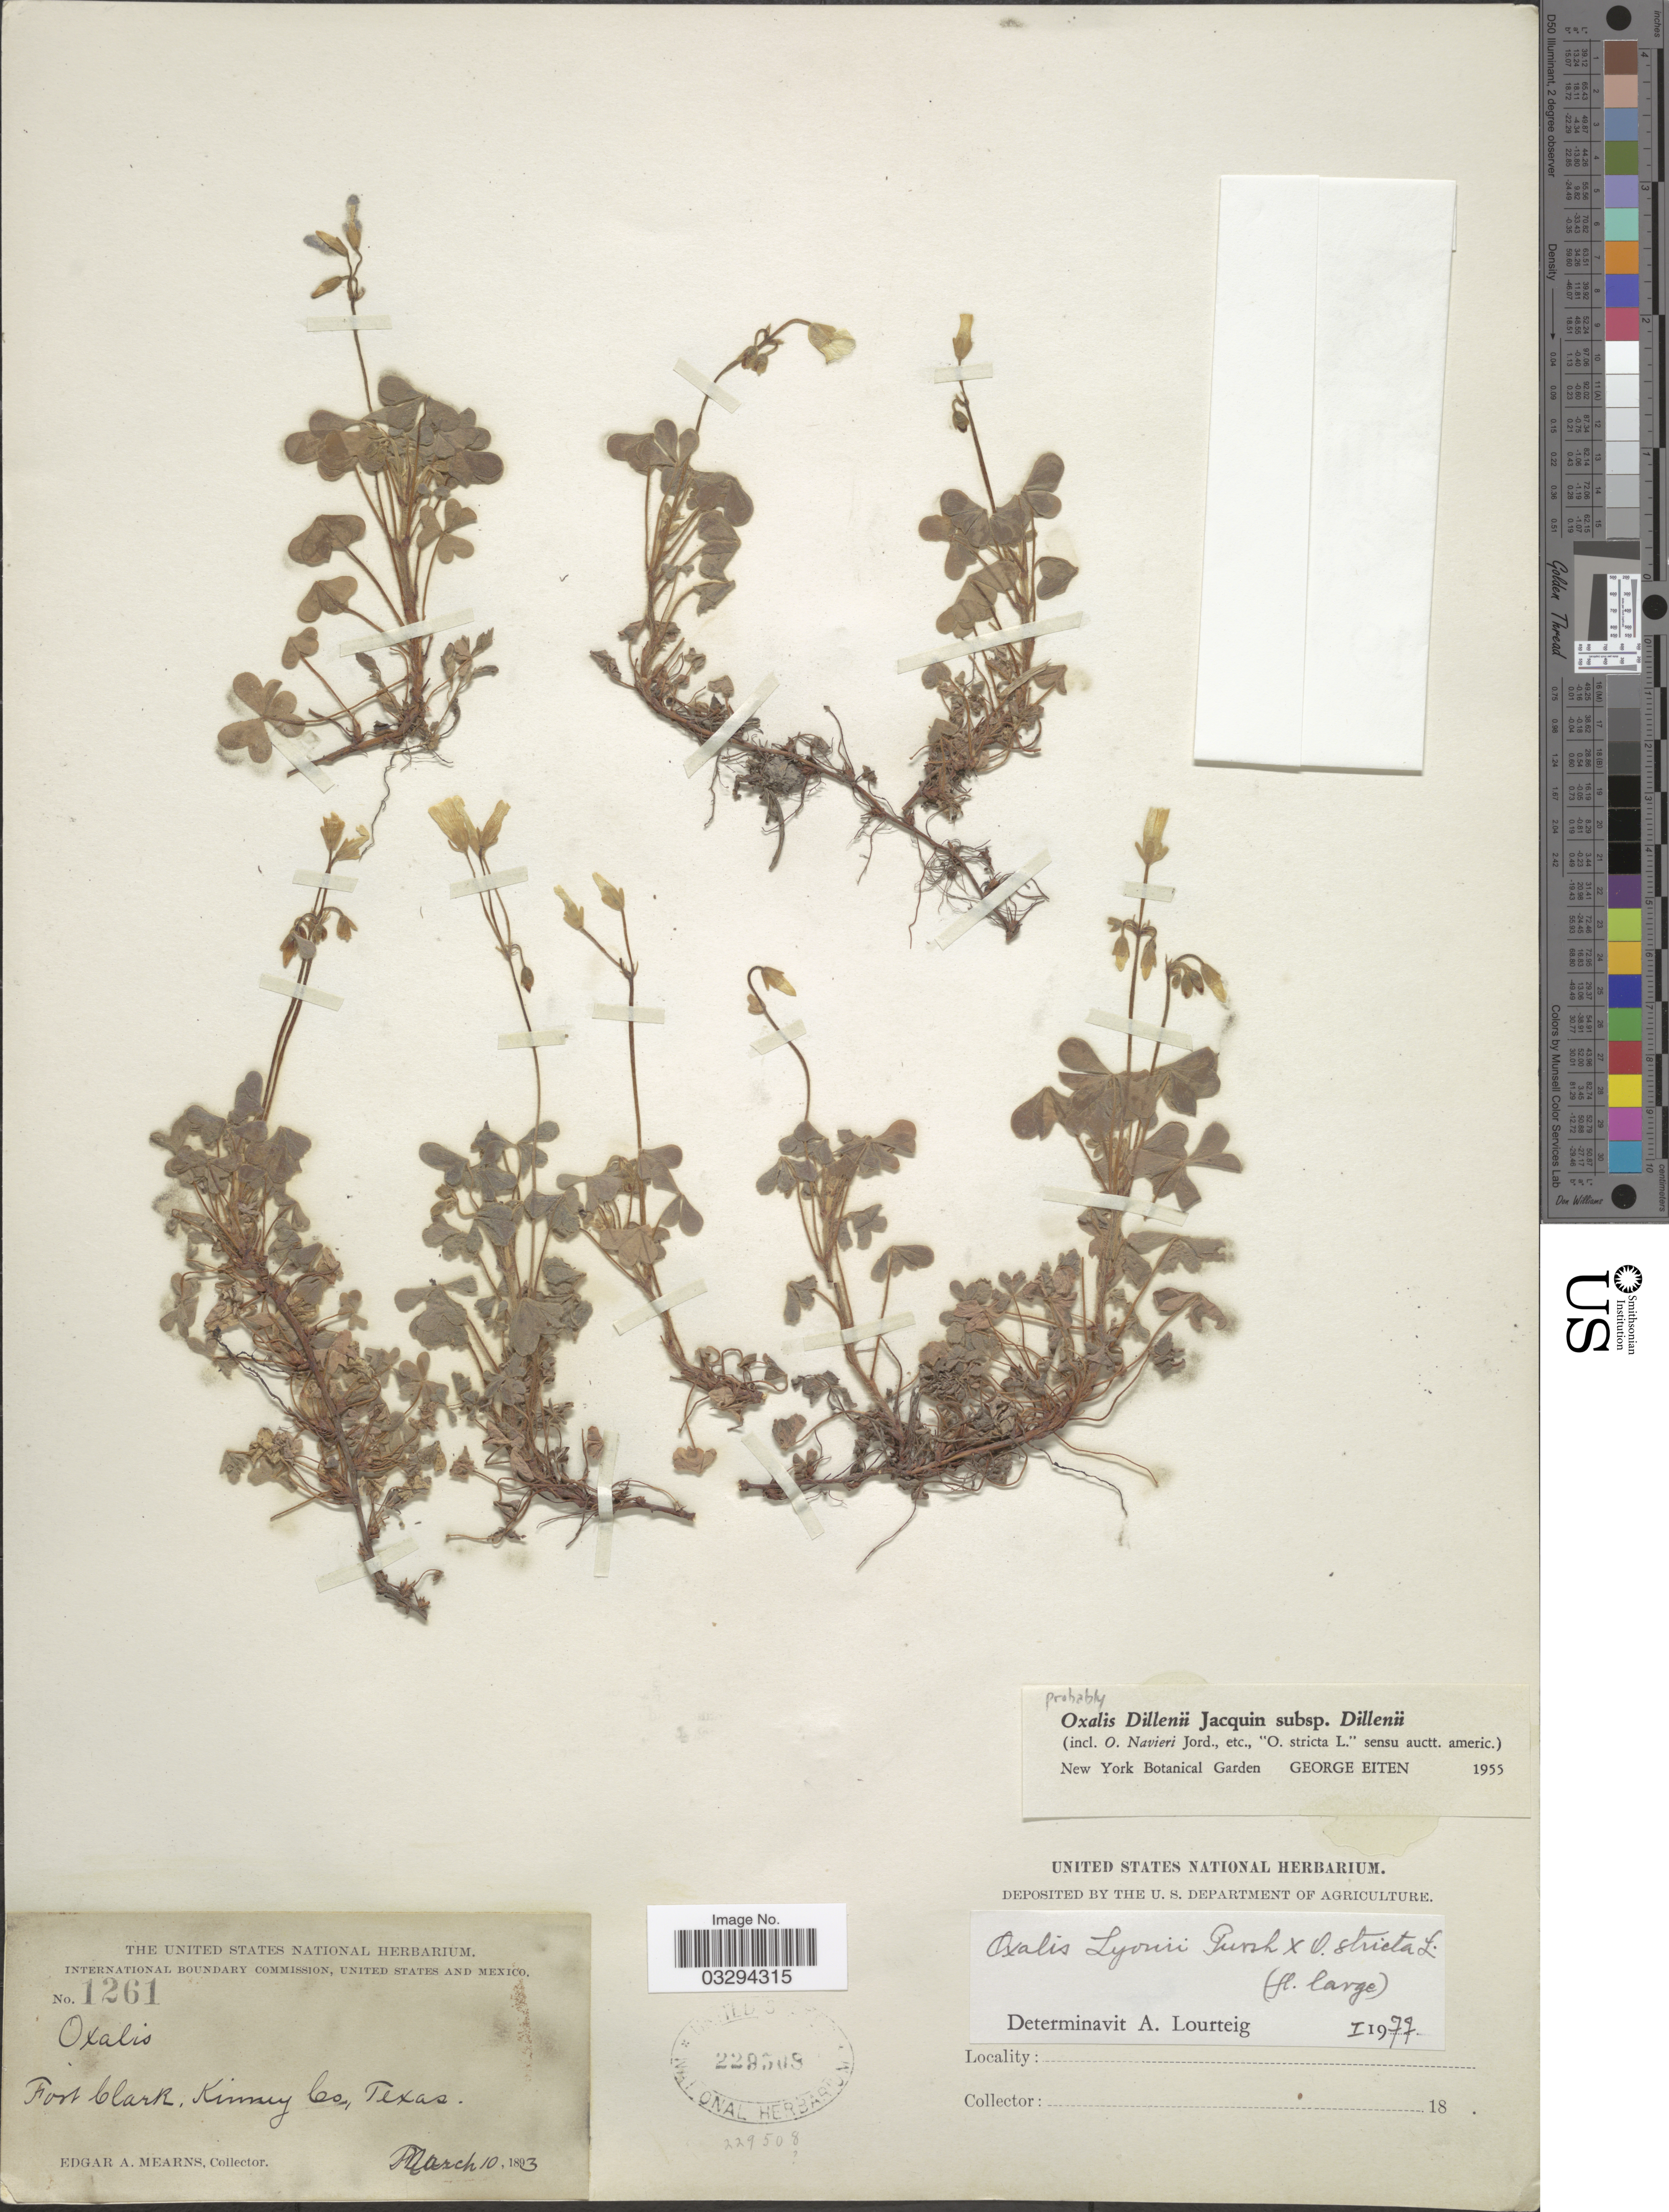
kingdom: Plantae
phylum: Tracheophyta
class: Magnoliopsida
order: Oxalidales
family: Oxalidaceae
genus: Oxalis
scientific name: Oxalis lyonii x O. stricta L.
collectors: E. A. Mearns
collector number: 1261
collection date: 1893-03-10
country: United States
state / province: Texas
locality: Fort Clark, Kinney Co.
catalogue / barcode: US 229508